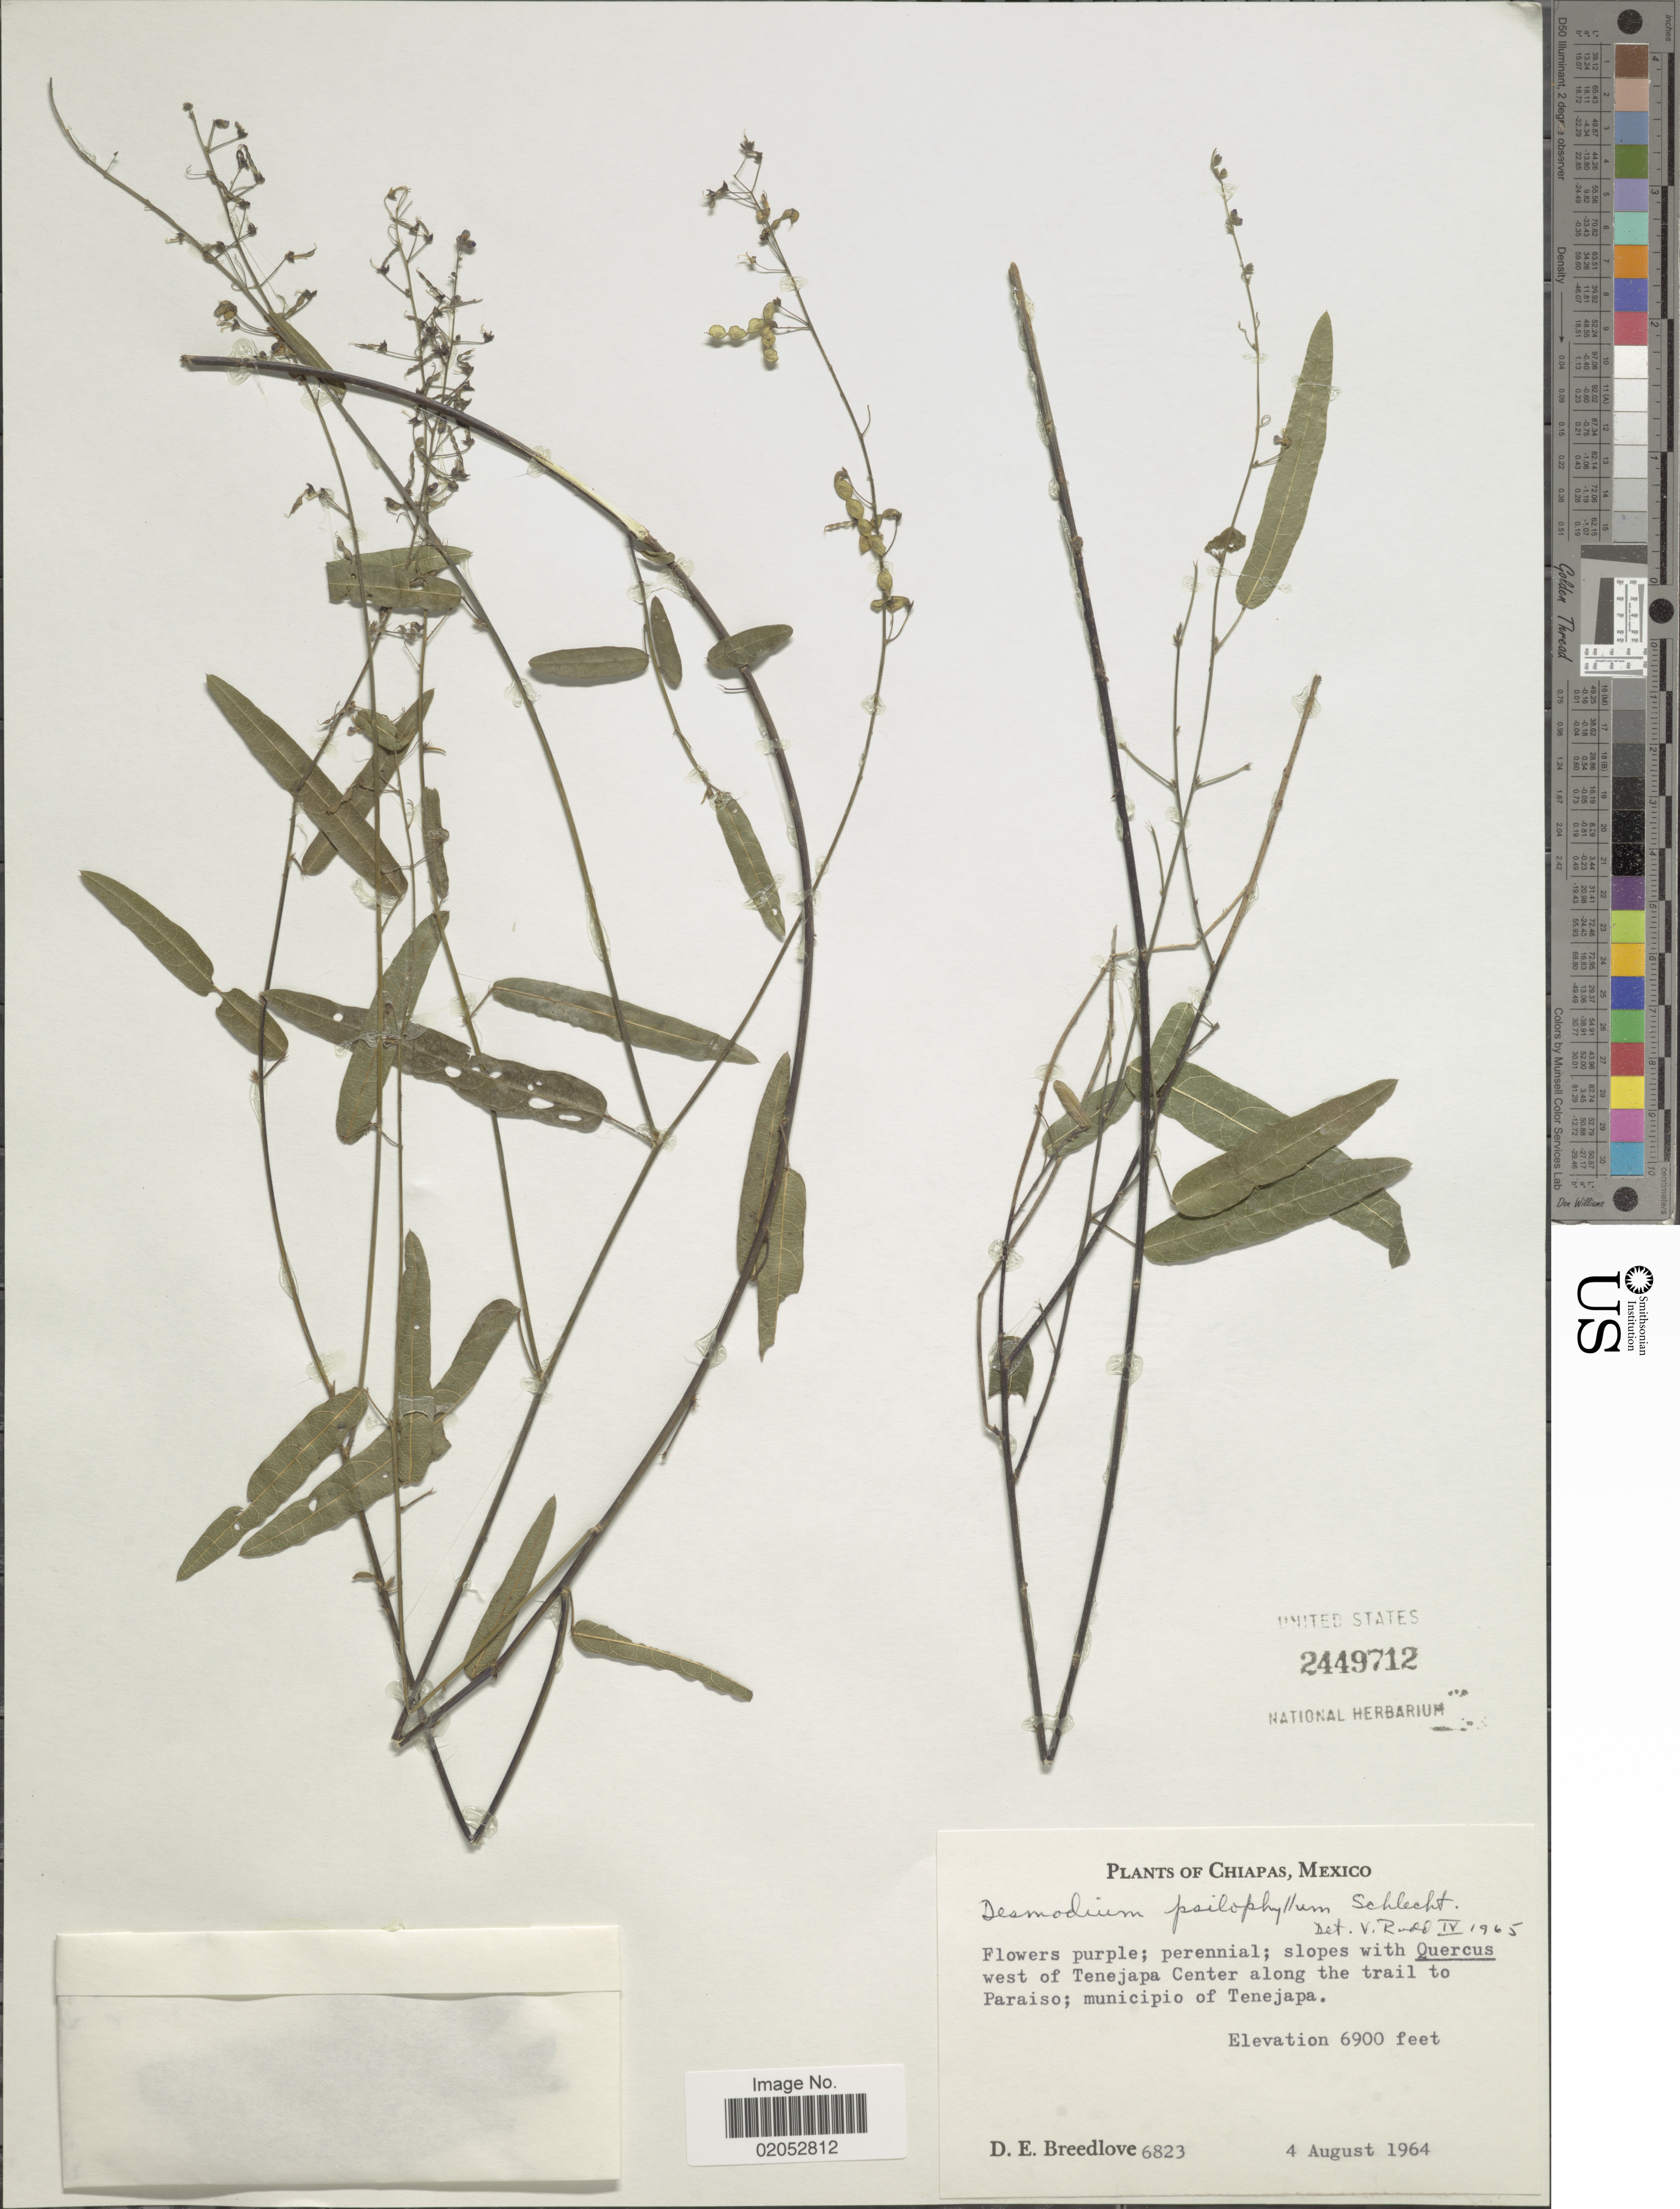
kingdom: Plantae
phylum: Tracheophyta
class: Magnoliopsida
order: Fabales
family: Fabaceae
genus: Desmodium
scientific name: Desmodium psilophyllum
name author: Schltdl.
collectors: D. E. Breedlove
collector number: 6823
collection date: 1964-08-04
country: Mexico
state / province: Chiapas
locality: West of Tenejapa Center along the trail to Paraiso; Municipio of Tenejapa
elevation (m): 2103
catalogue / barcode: US 2449712